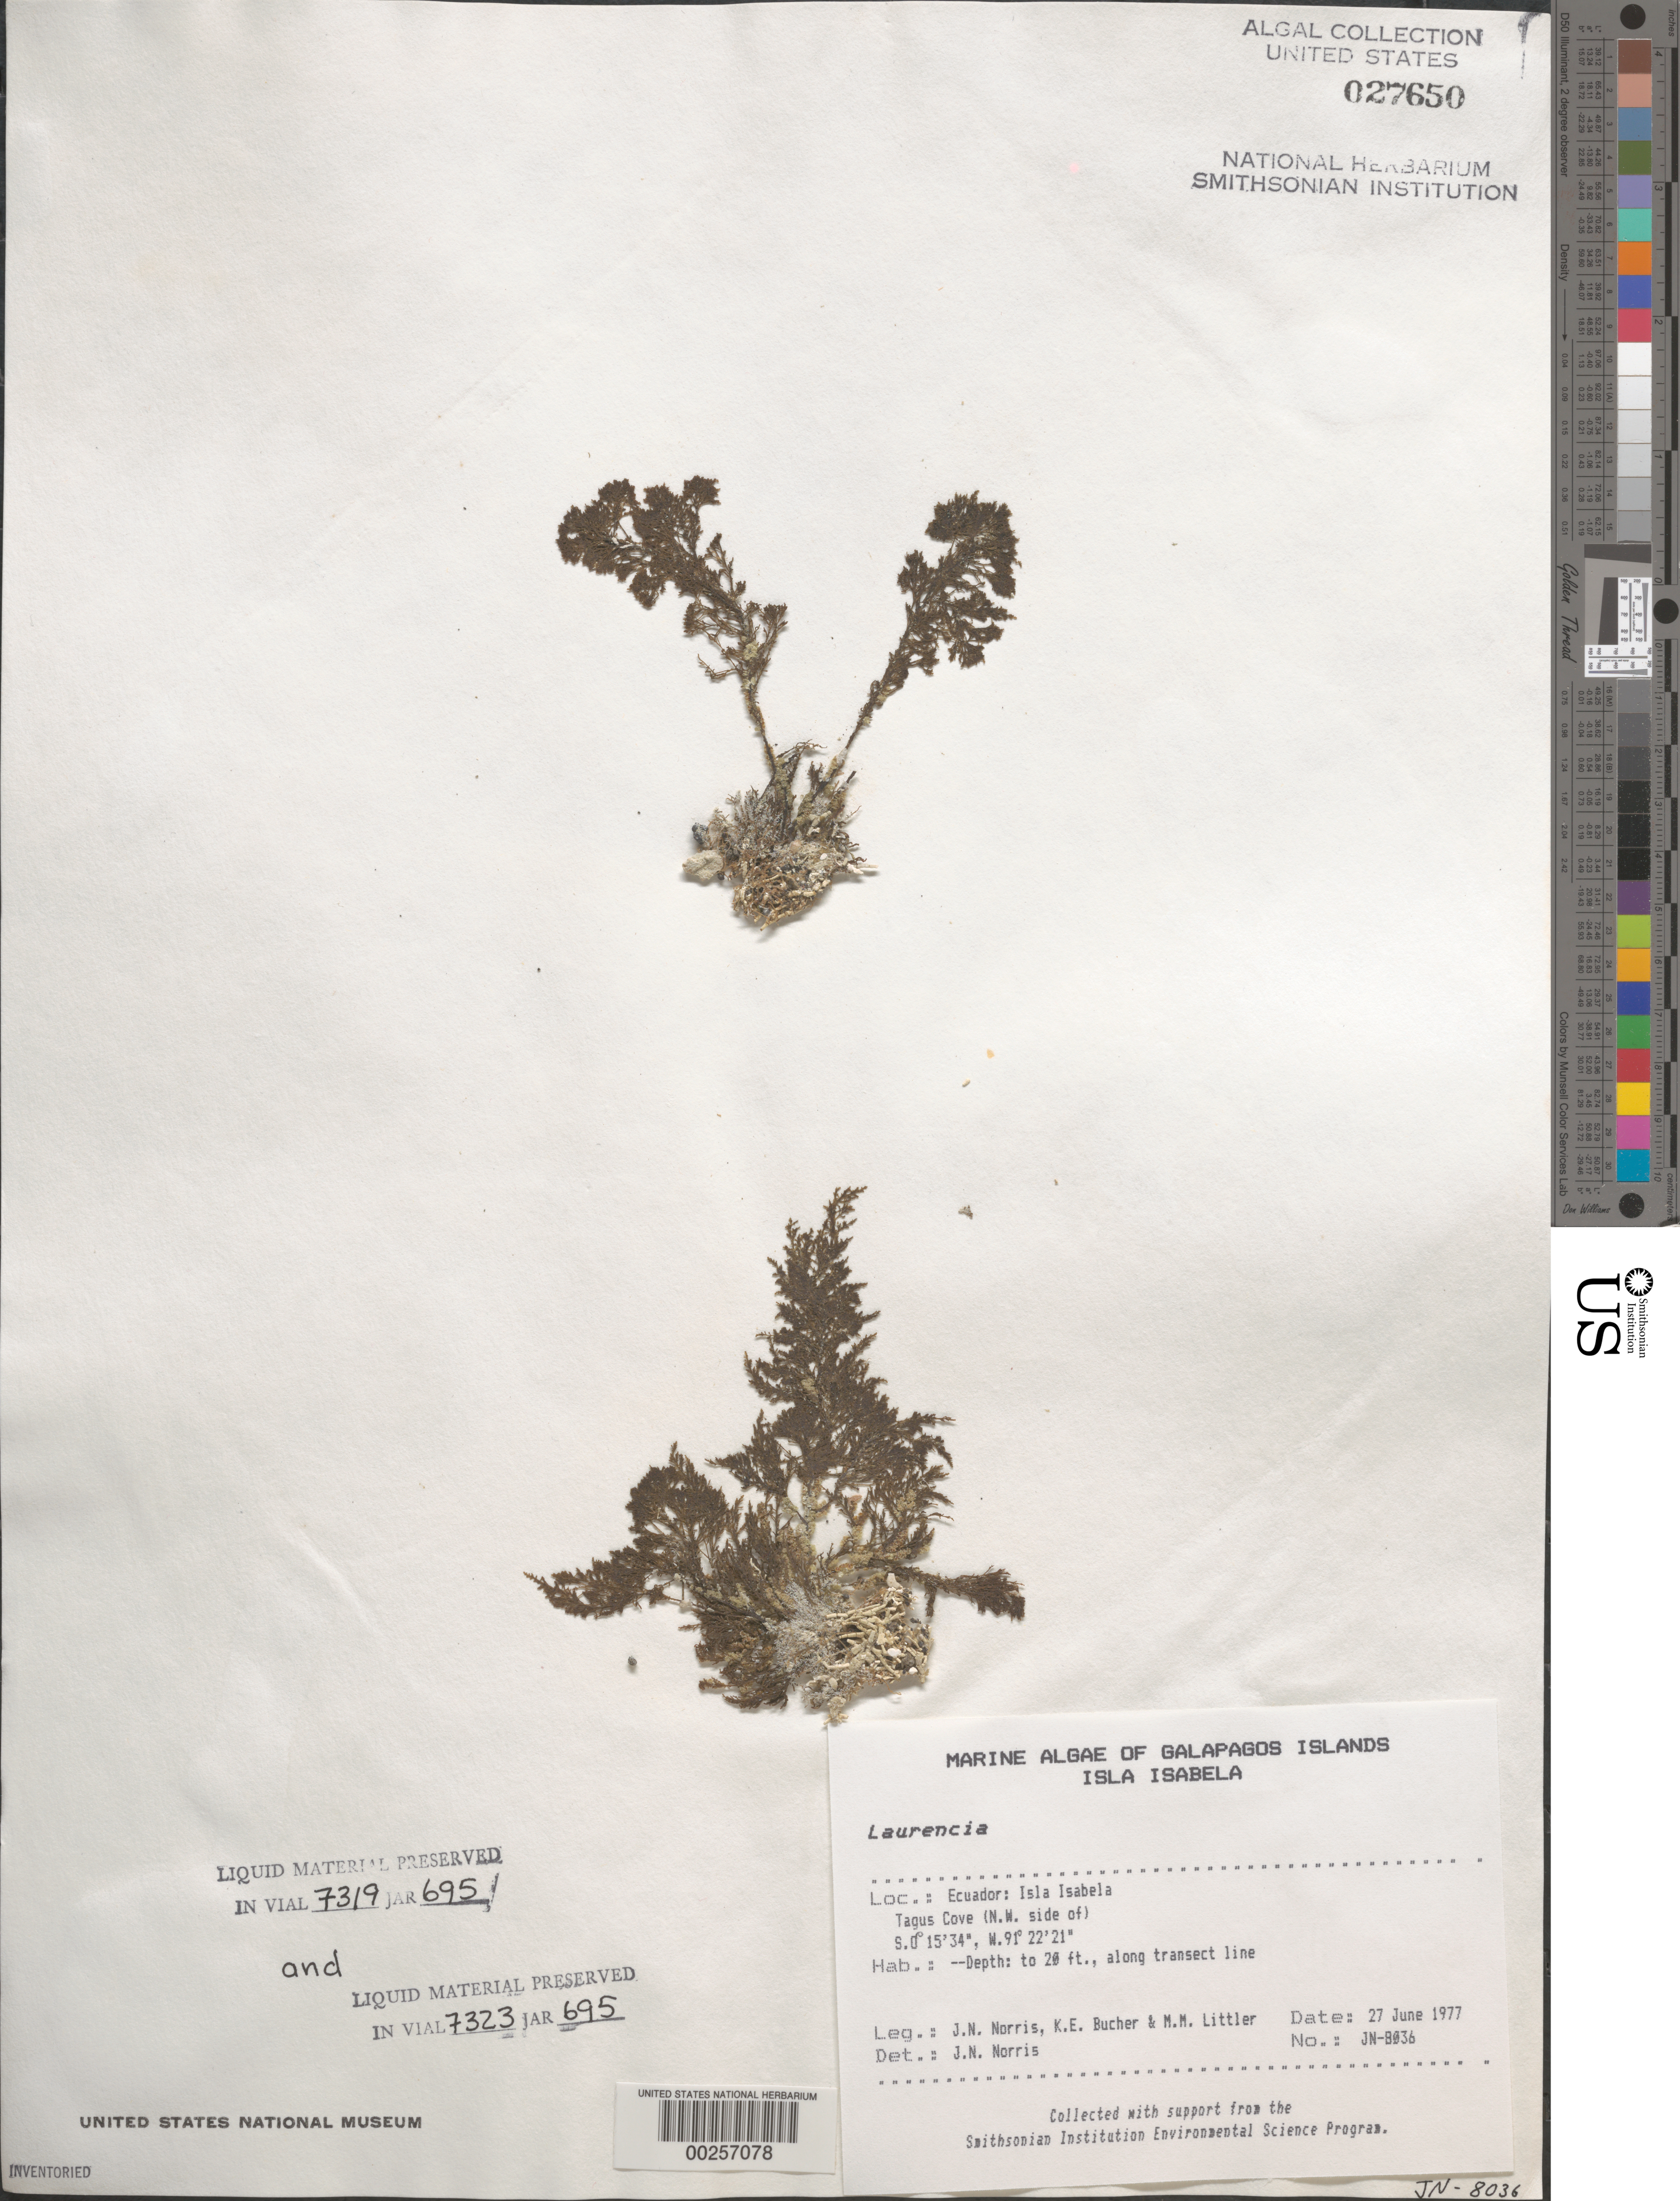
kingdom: Plantae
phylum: Rhodophyta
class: Florideophyceae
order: Ceramiales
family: Rhodomelaceae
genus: Laurencia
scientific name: Laurencia sp.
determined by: Norris, James N.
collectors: J. N. Norris, K. E. Bucher & M. M. Littler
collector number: JN-8036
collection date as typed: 27 Jun 1977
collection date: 1977-06-27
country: Ecuador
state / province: Colón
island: Isabela [Albemarle]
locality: Tagus Cove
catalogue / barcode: US 27650